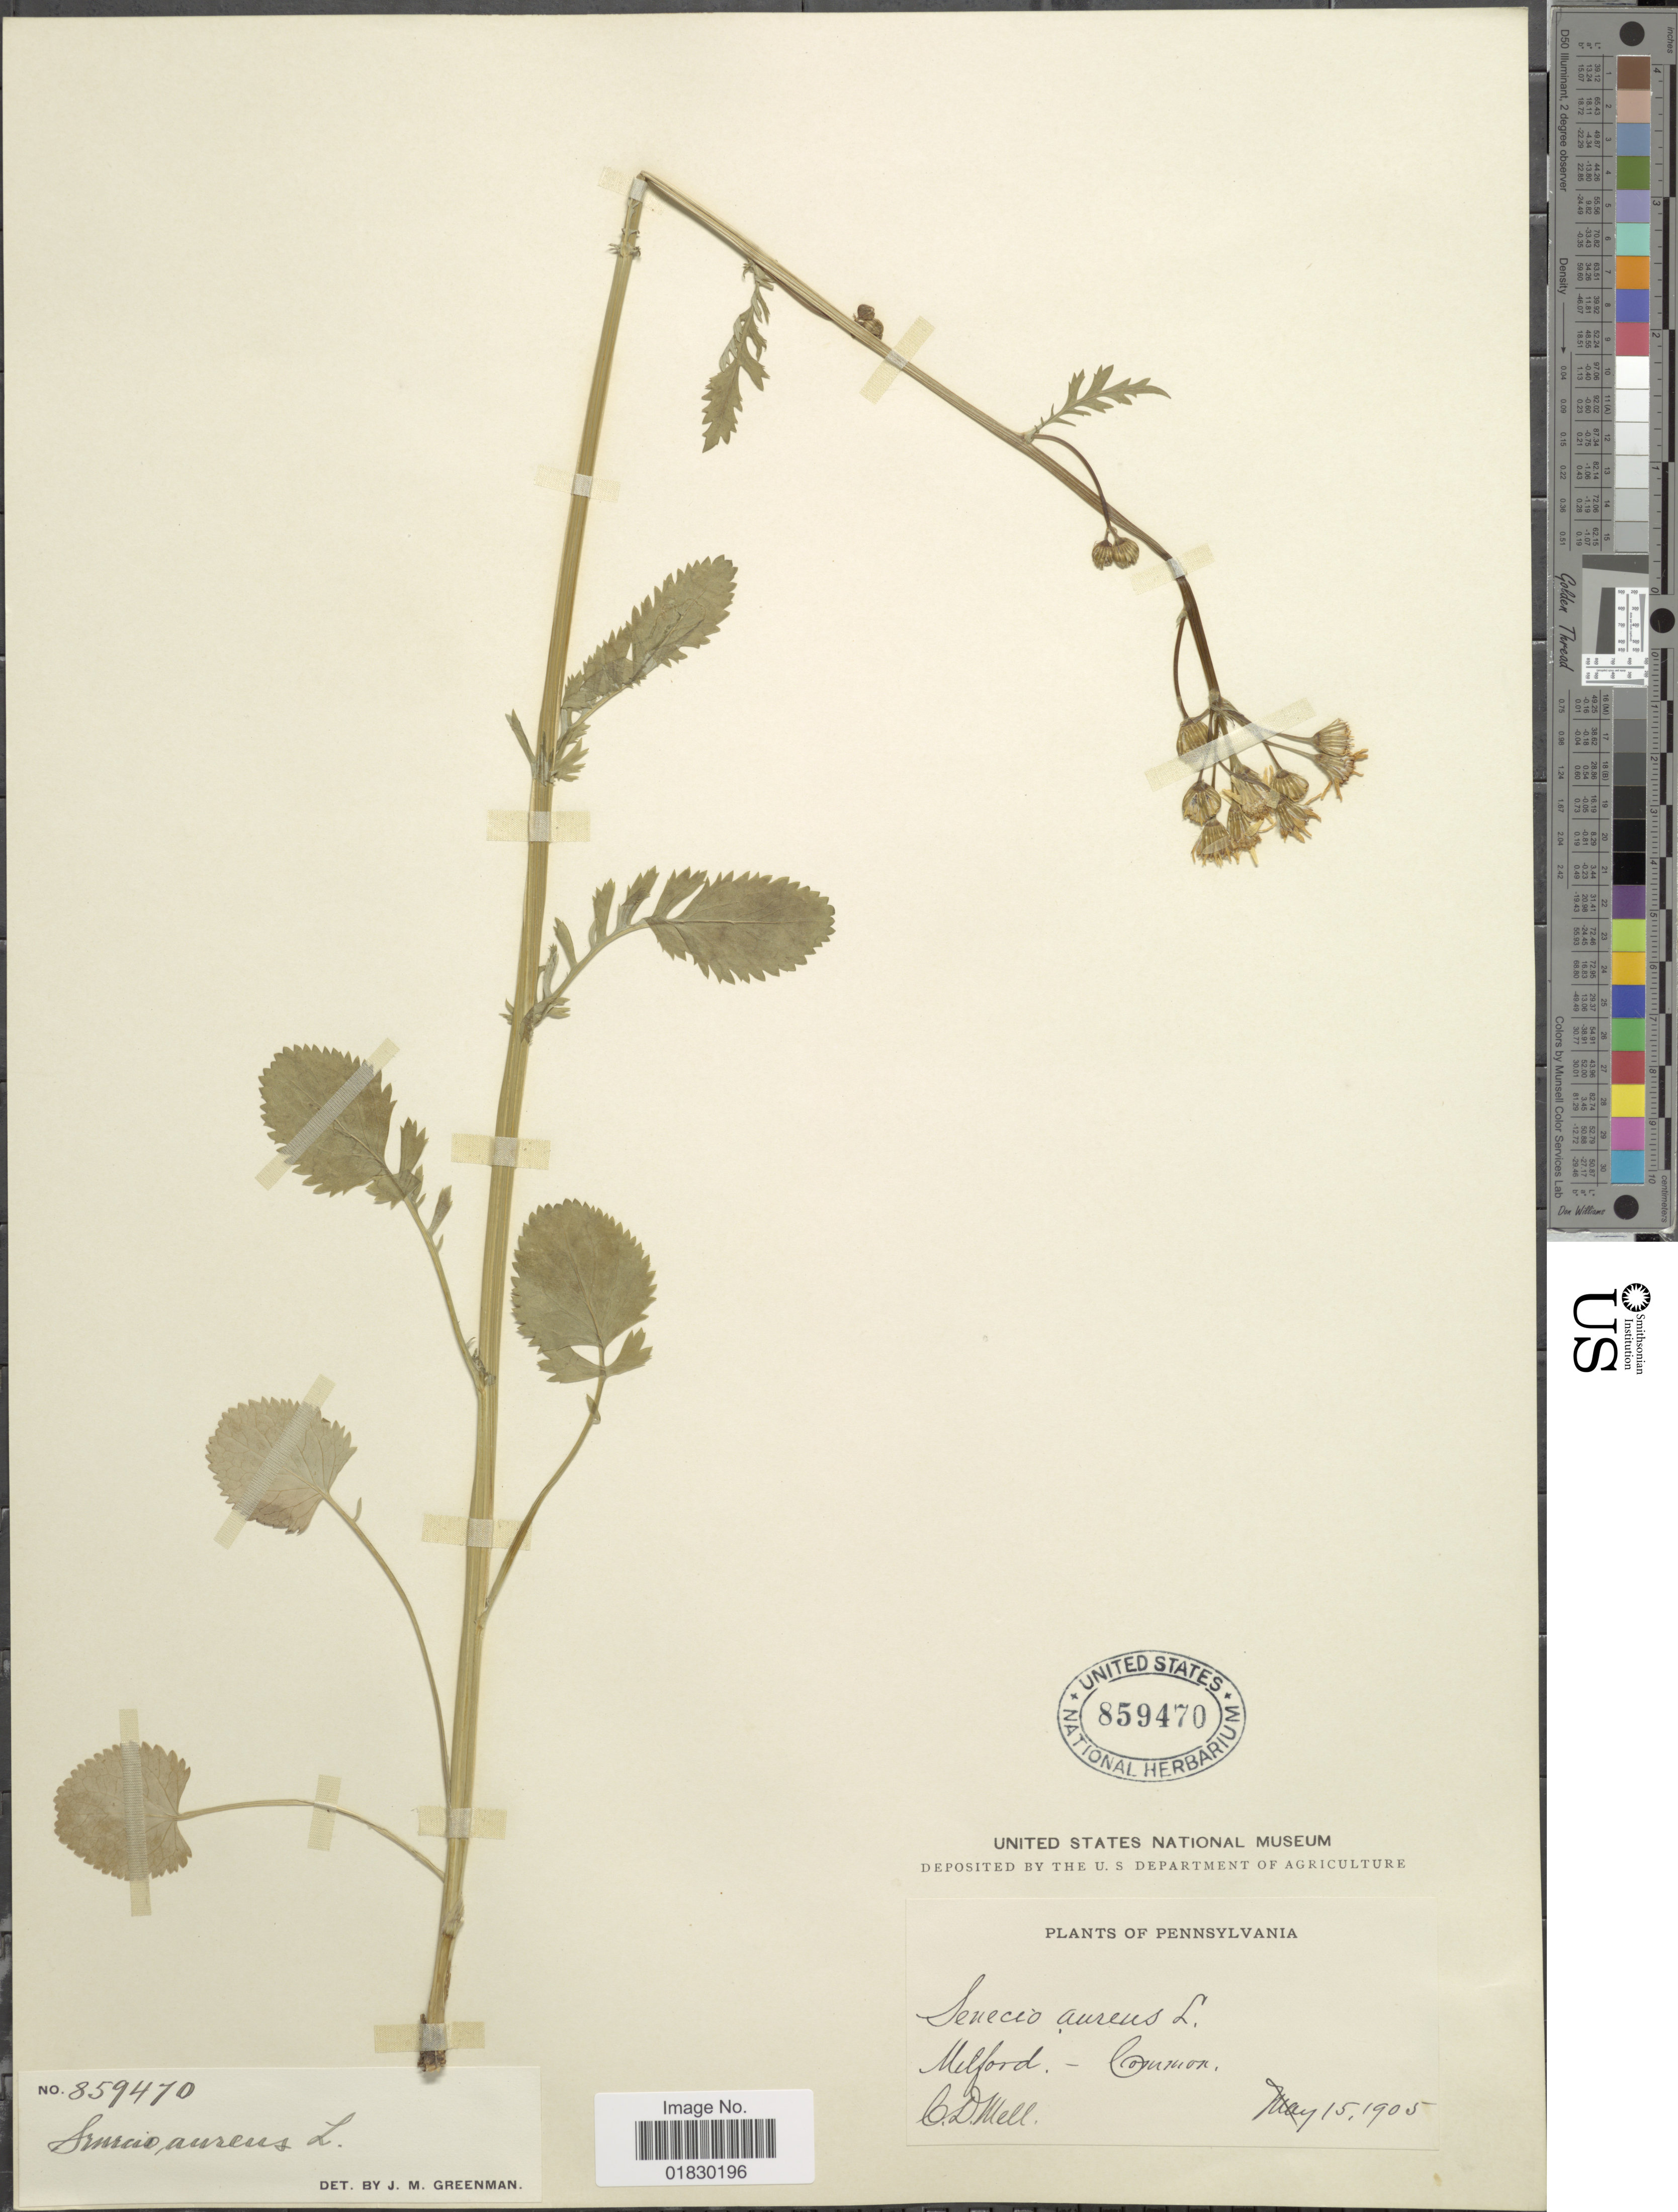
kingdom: Plantae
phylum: Tracheophyta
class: Magnoliopsida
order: Asterales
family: Asteraceae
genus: Packera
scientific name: Packera aurea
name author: (L.) Á. Löve & D. Löve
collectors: C. D. Mell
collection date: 1905-05-15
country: United States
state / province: Pennsylvania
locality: Melford, Common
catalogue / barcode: US 859470